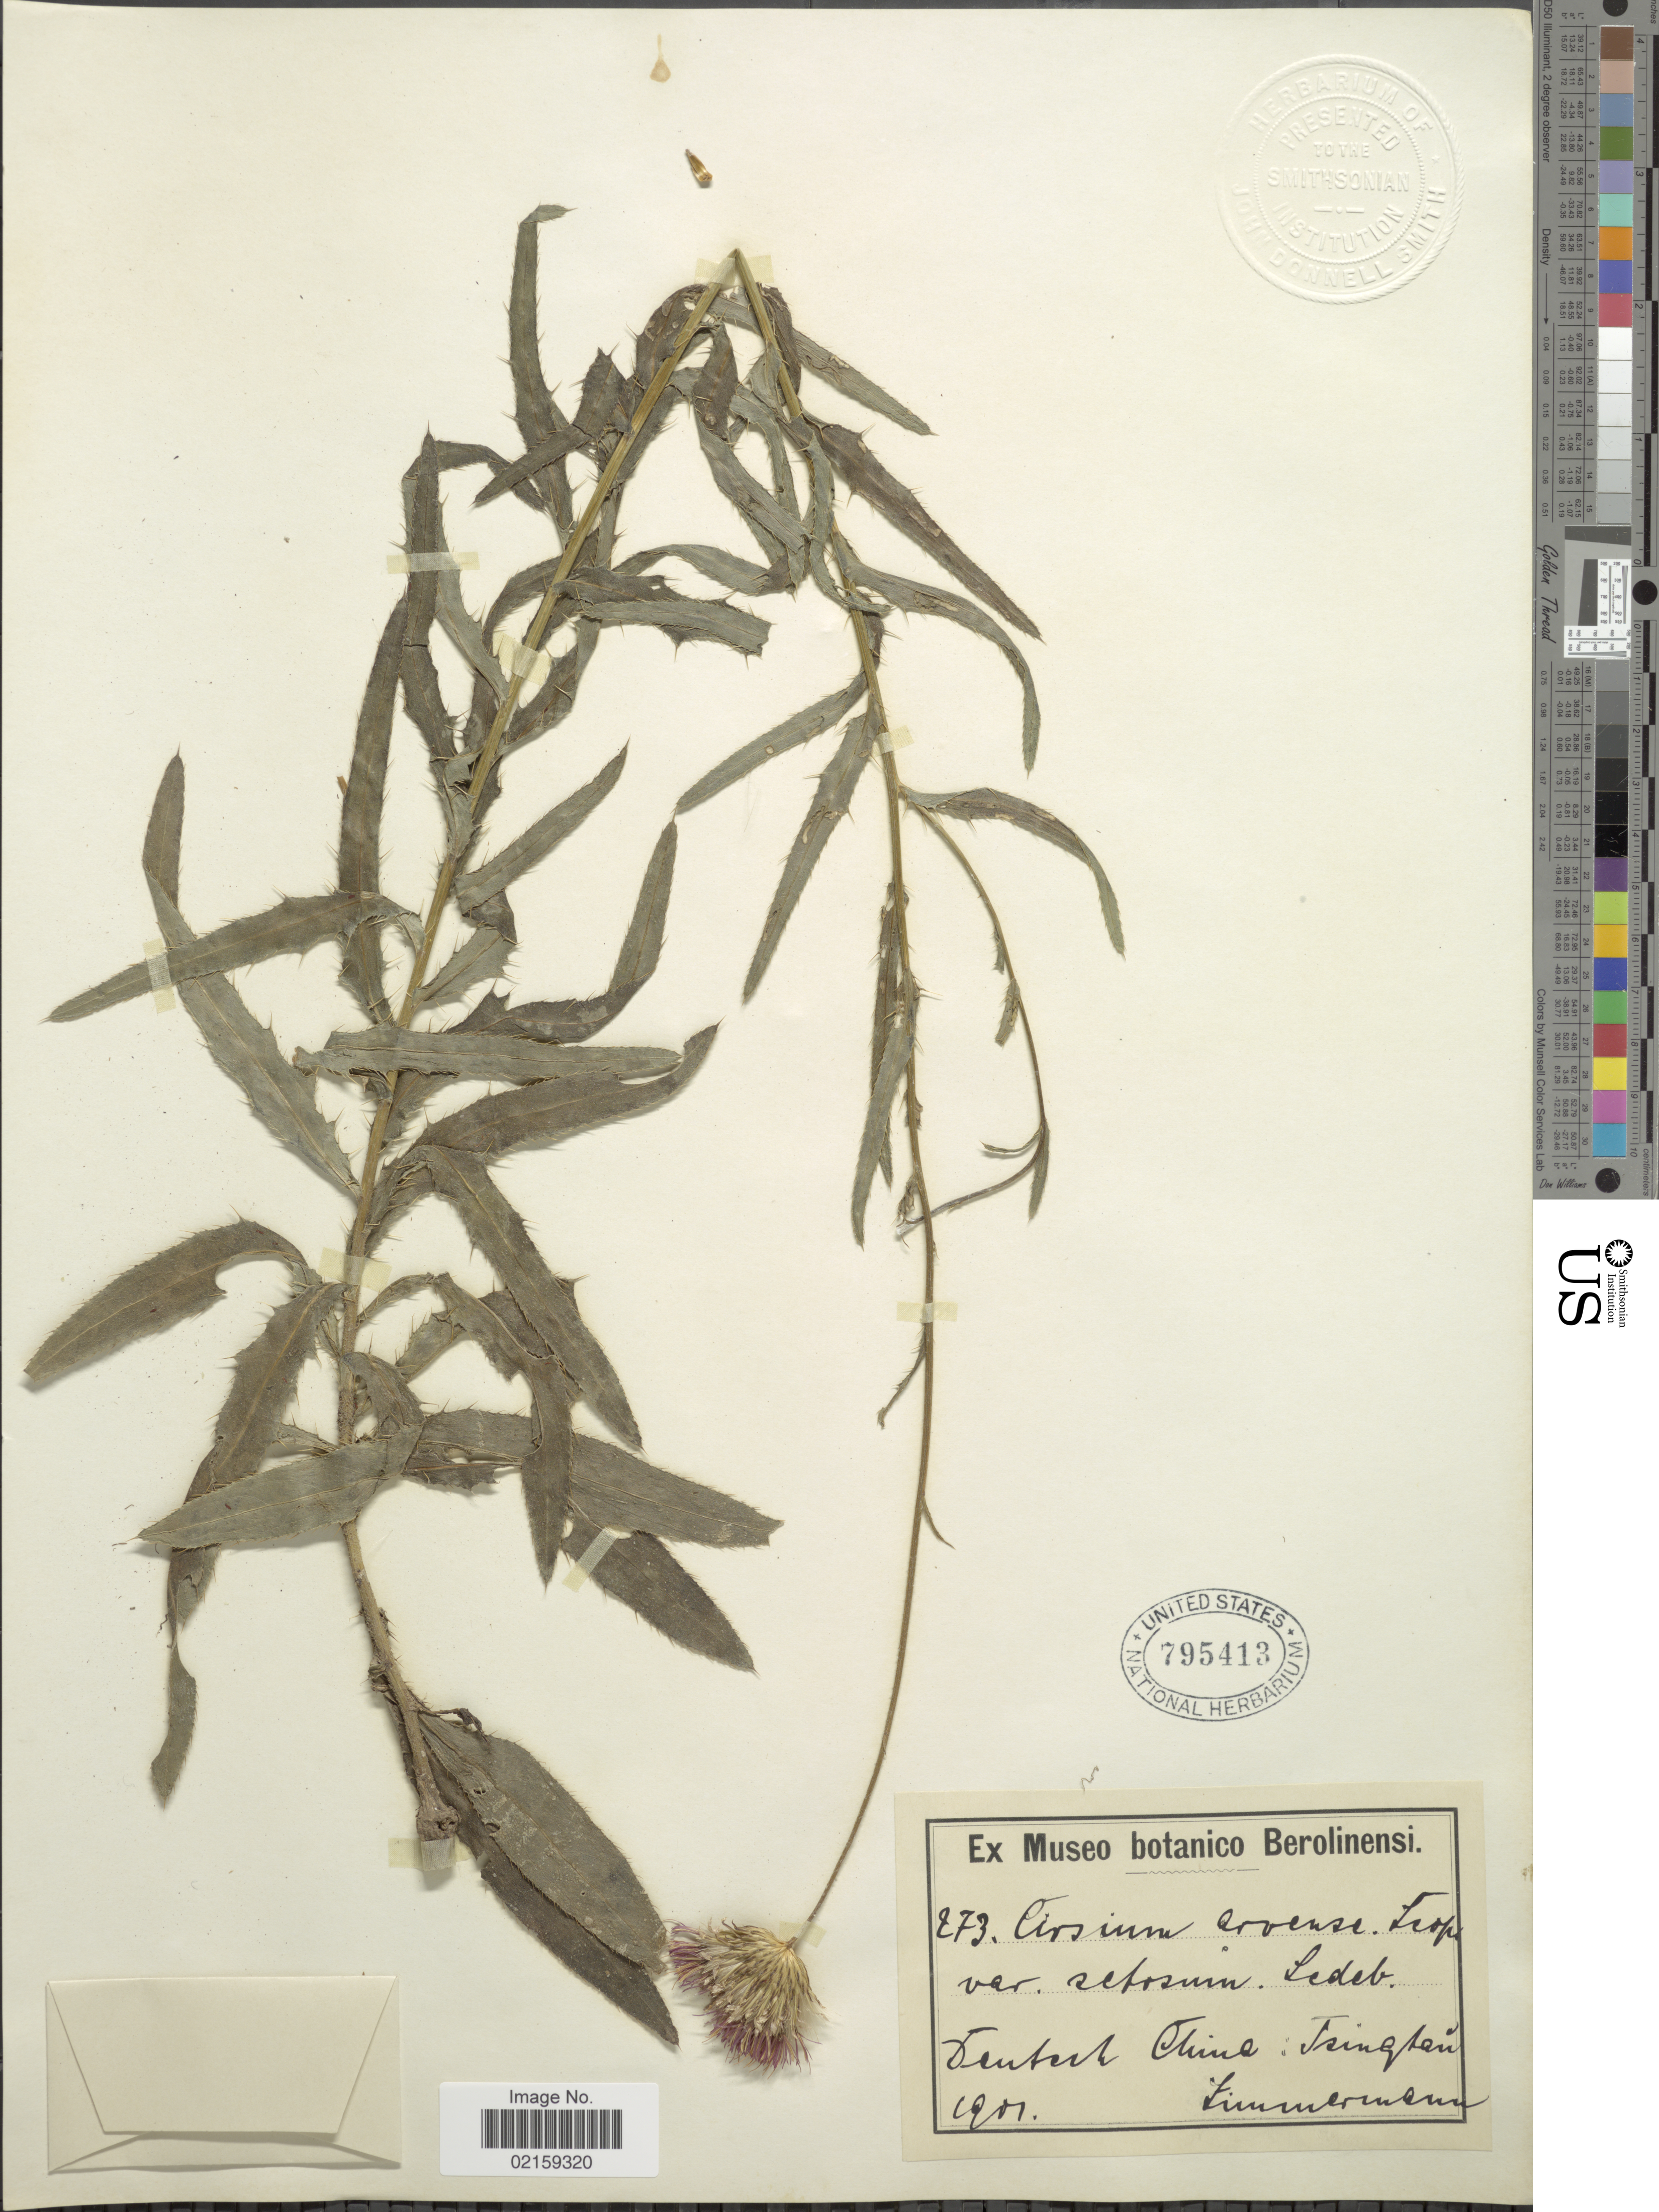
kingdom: Plantae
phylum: Tracheophyta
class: Magnoliopsida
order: Asterales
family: Asteraceae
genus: Cirsium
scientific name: Cirsium arvense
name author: (L.) Scop.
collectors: -. Zimmermann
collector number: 273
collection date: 1901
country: China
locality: Central China: Tsingten [interpreted]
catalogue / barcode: US 795413